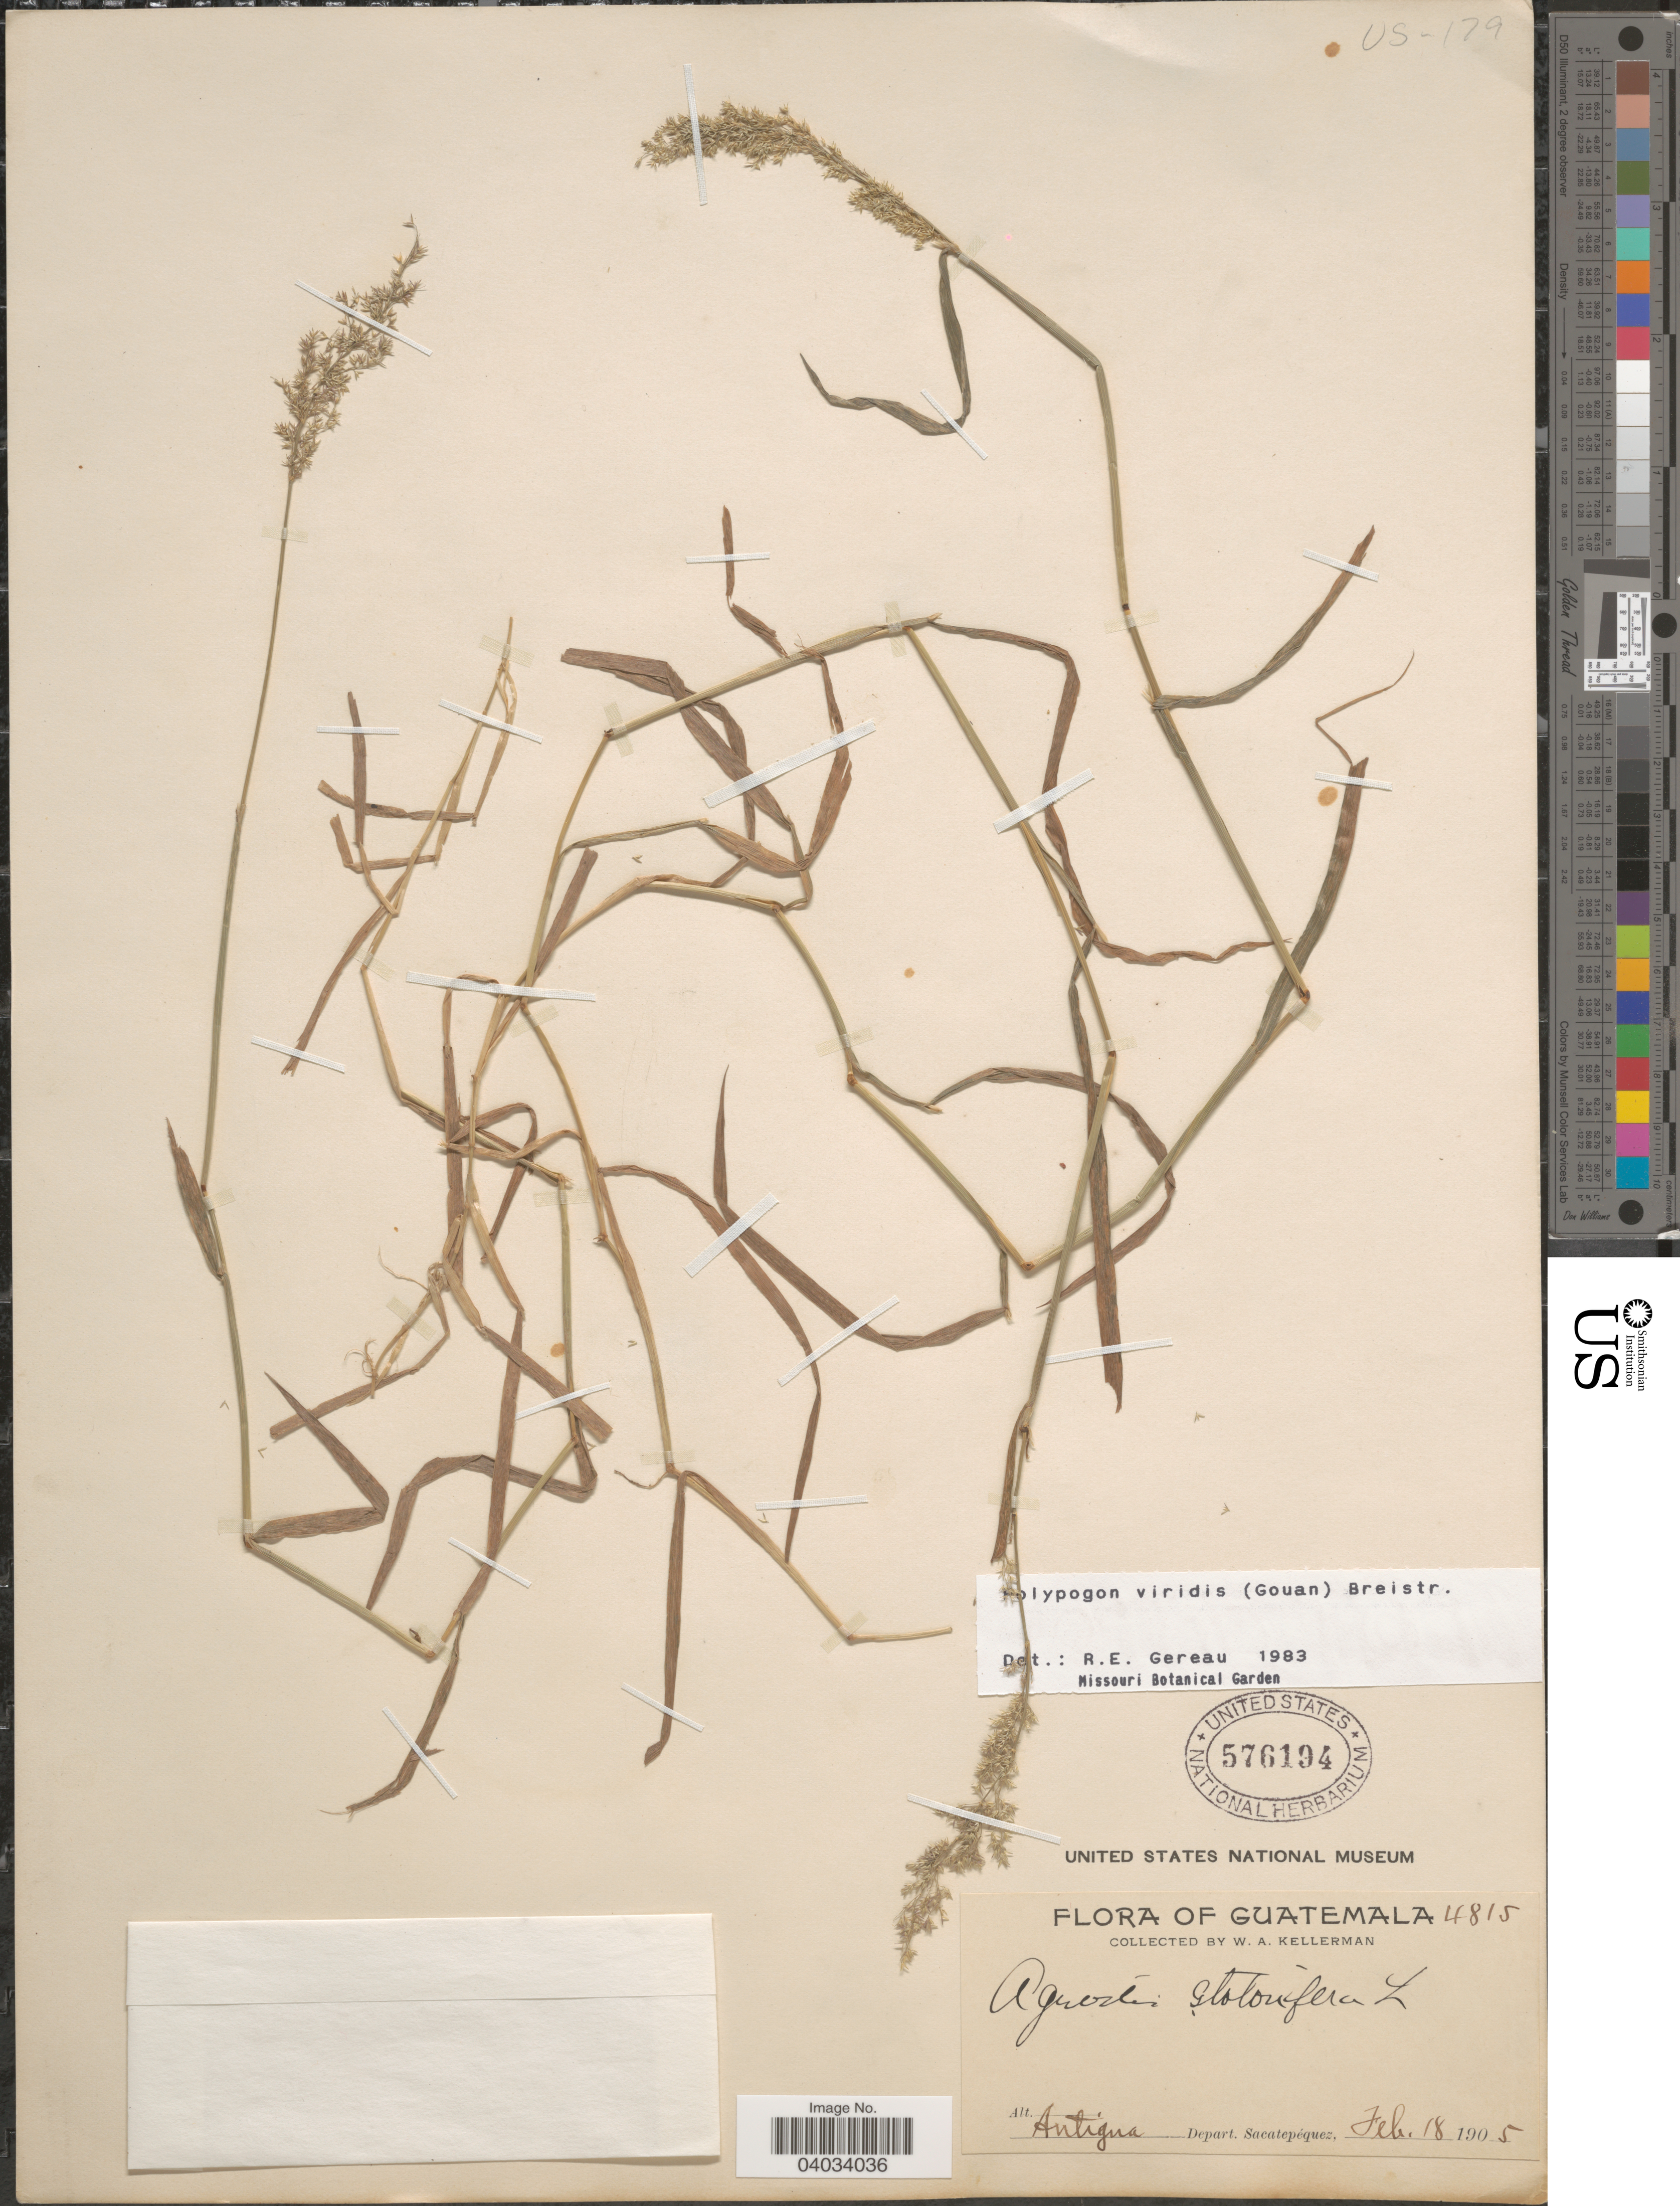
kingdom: Plantae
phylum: Tracheophyta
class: Liliopsida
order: Poales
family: Poaceae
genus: Polypogon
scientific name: Polypogon viridis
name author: (Gouan) Breistroffer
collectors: W. Kellerman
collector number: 4815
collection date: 1905-02-18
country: Guatemala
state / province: Sacatepequez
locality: Antigua. Depart. Sacatepéquez.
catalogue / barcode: US 576194